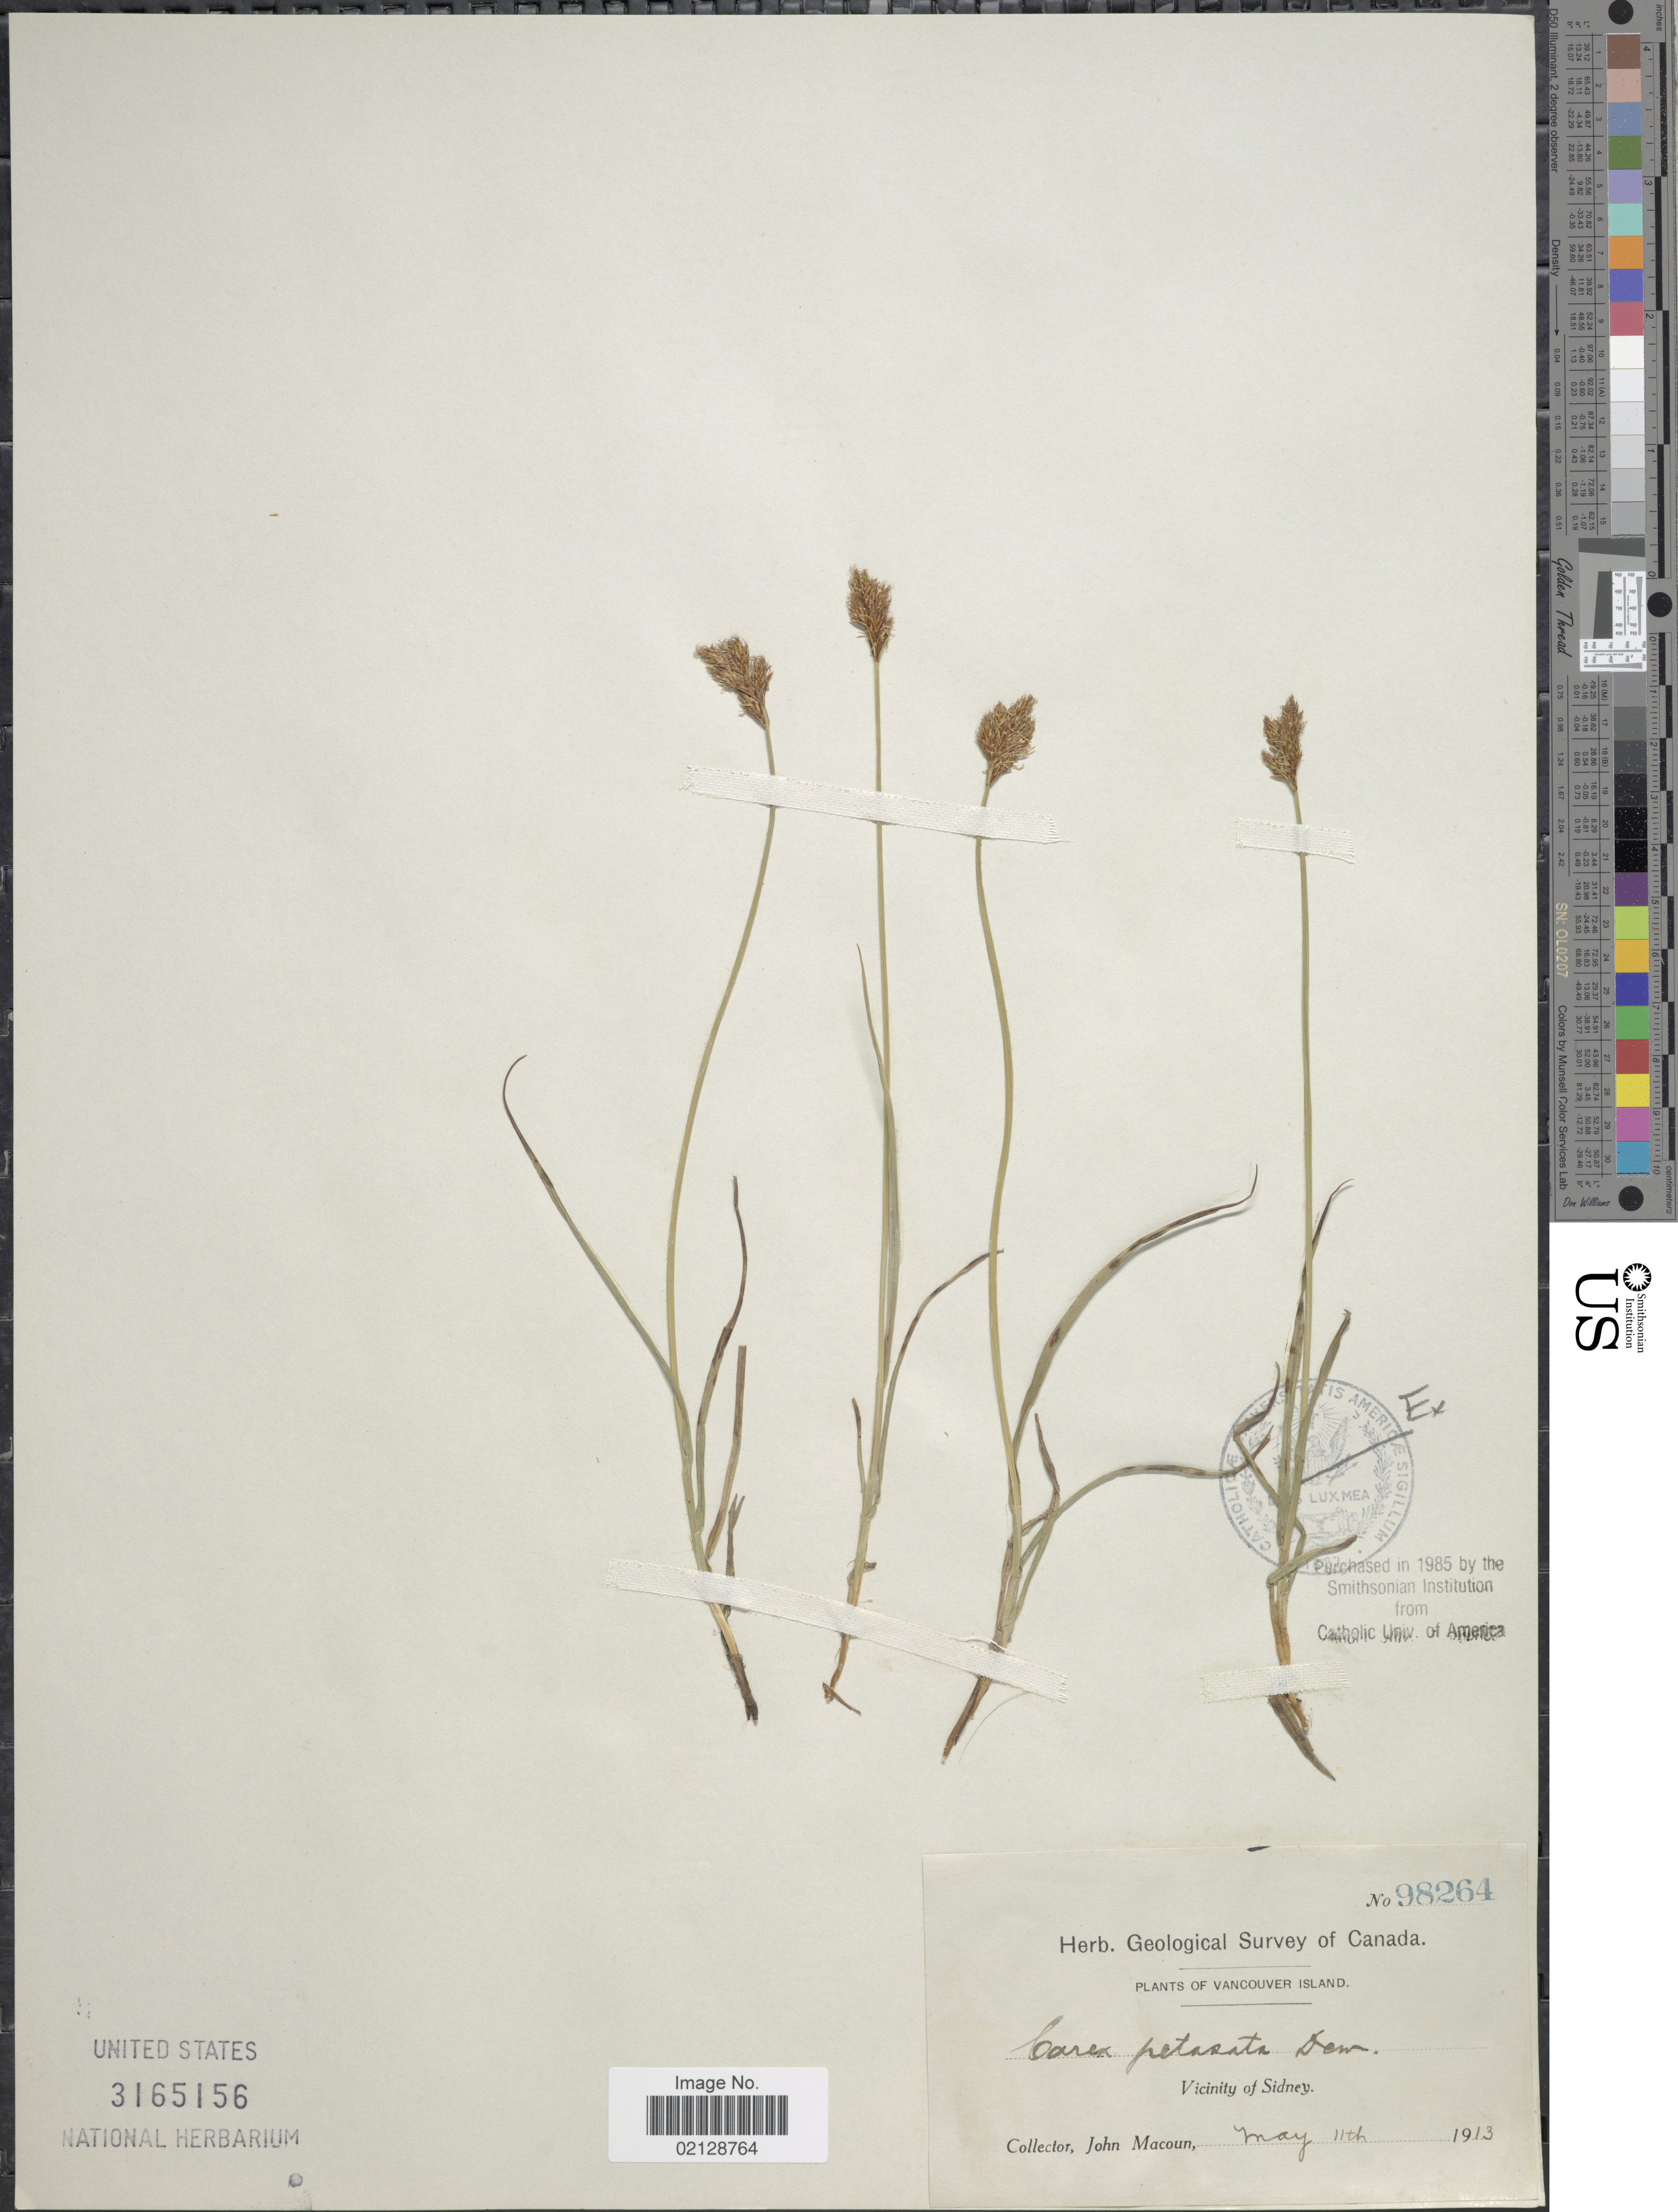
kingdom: Plantae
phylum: Tracheophyta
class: Liliopsida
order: Poales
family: Cyperaceae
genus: Carex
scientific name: Carex petasata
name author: Dewey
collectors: J. Macoun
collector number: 98264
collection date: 1913-05-11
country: Canada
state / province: British Columbia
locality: Vancouver Island, Vicinity of Sidney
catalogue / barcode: US 3165156